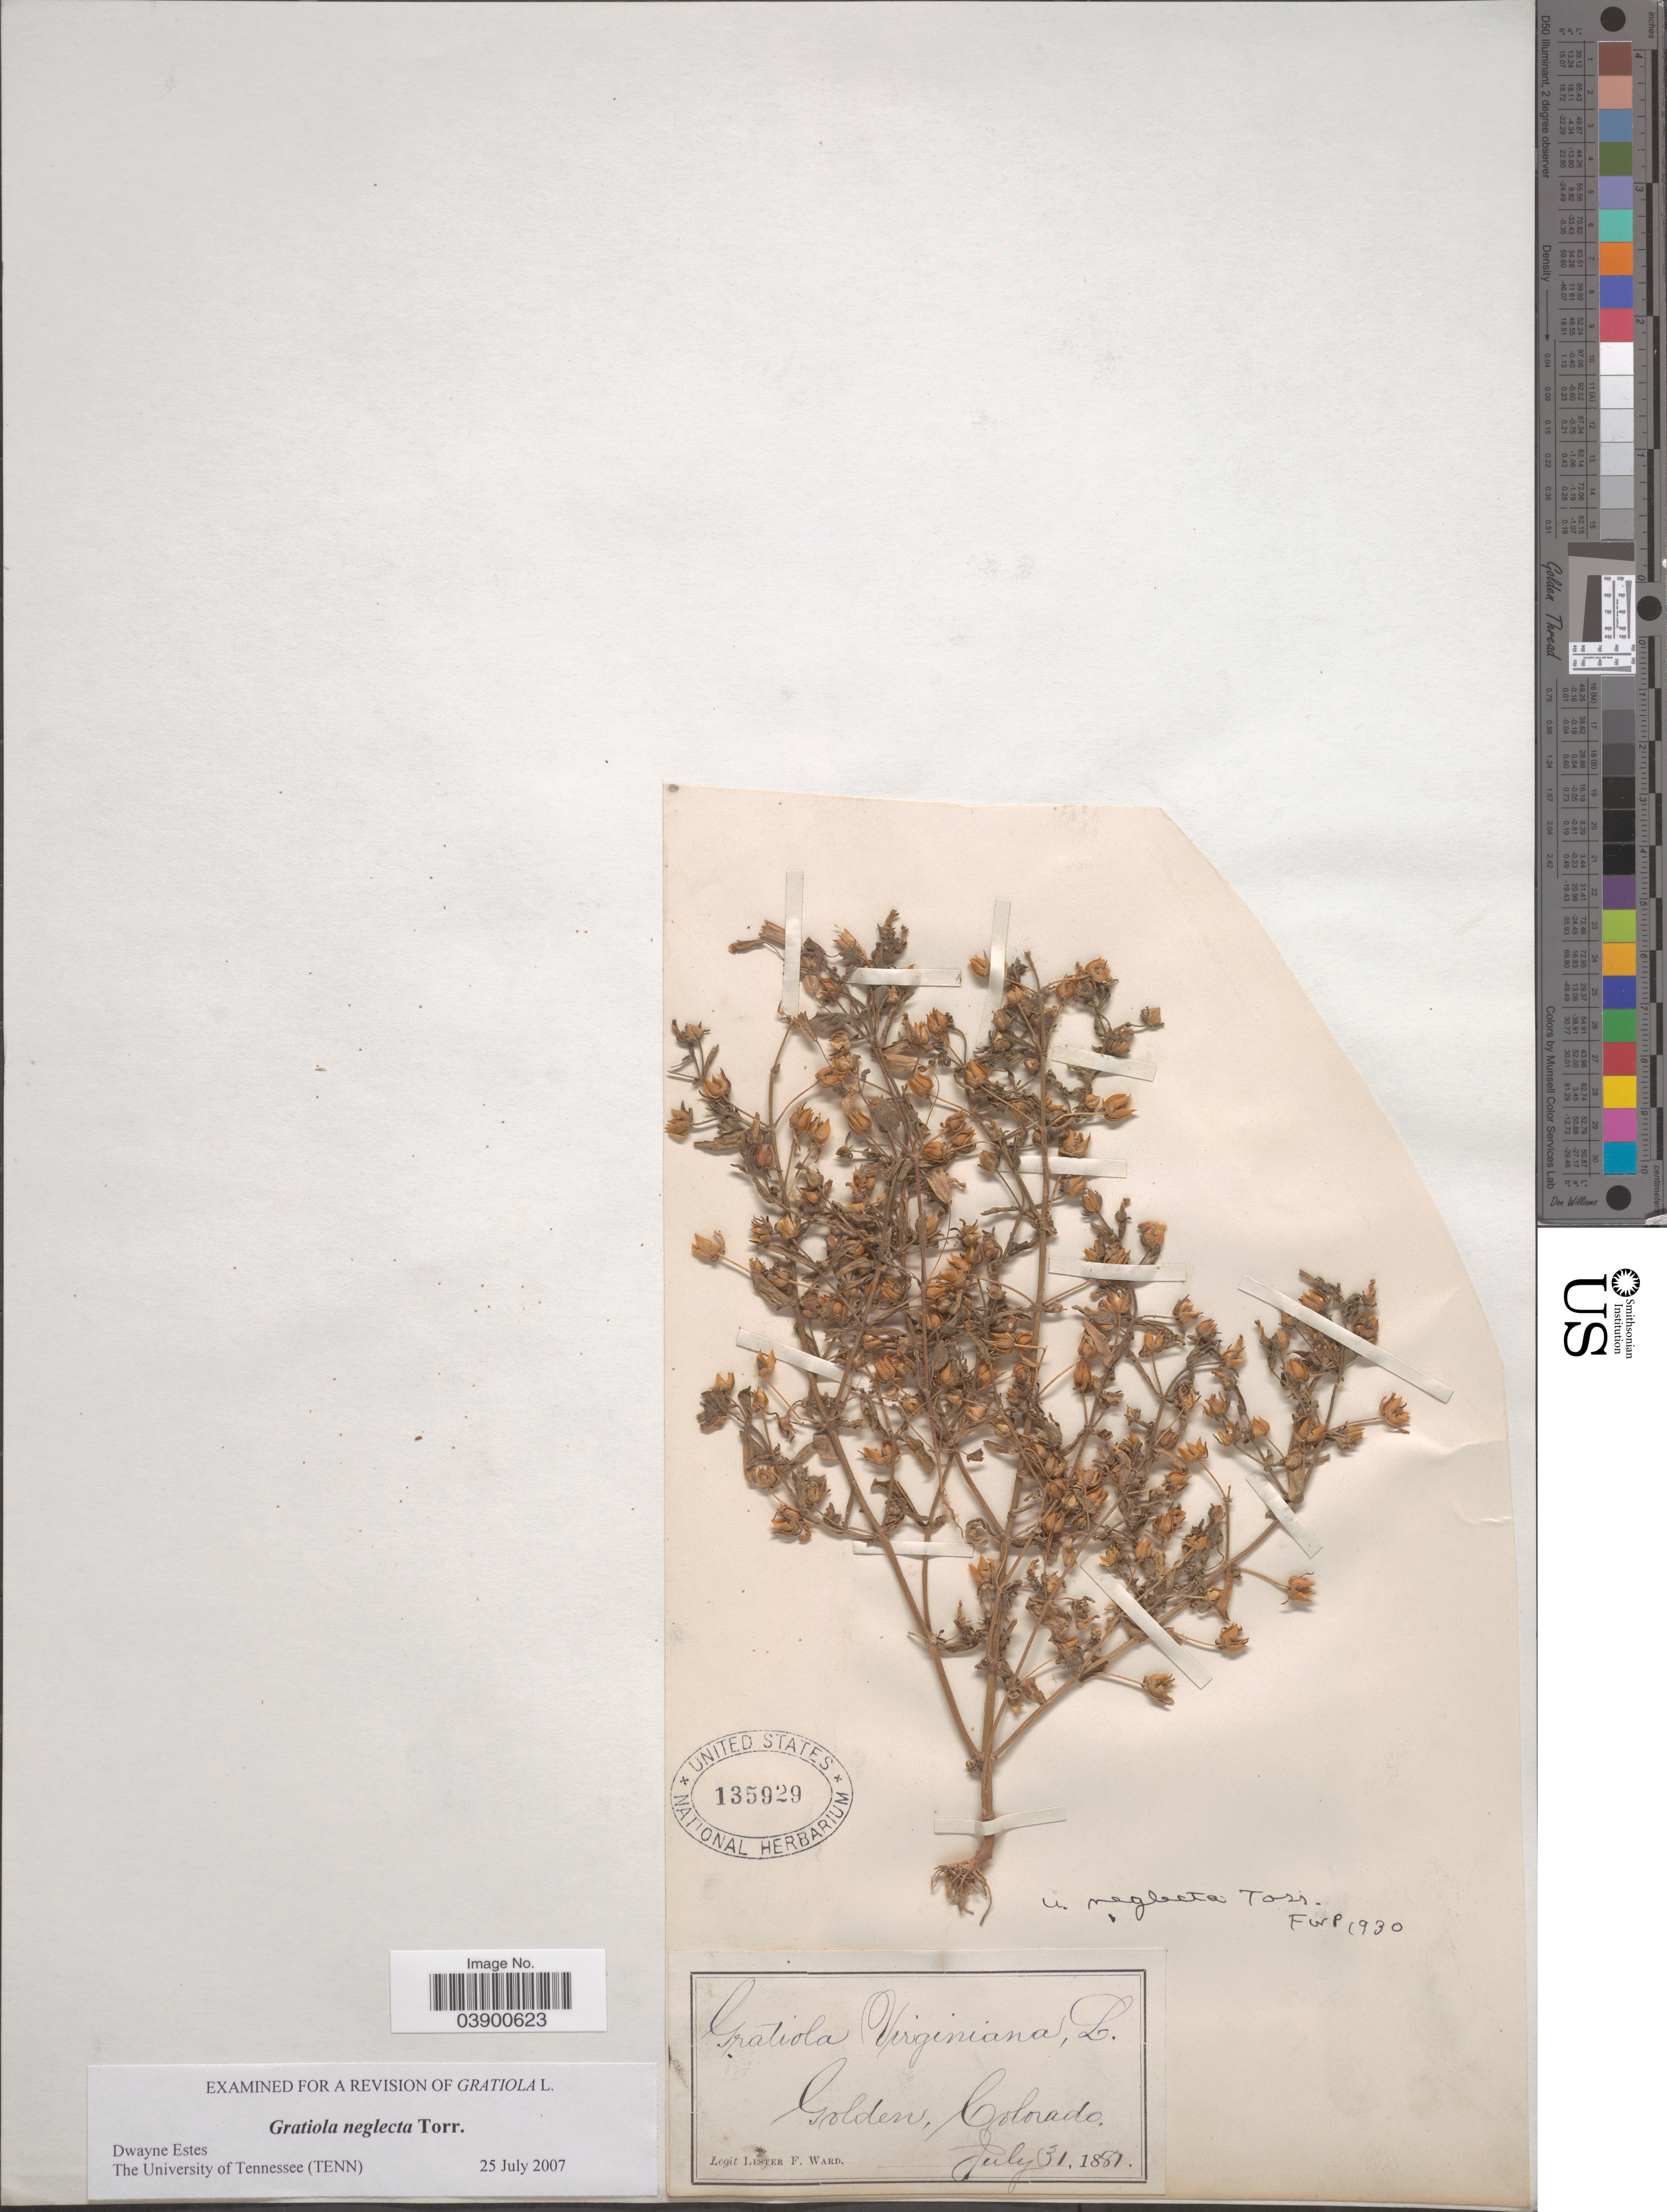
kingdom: Plantae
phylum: Tracheophyta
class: Magnoliopsida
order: Lamiales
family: Plantaginaceae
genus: Gratiola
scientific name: Gratiola neglecta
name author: Torr.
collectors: L. F. Ward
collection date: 1881-07-31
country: United States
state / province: Colorado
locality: Golden.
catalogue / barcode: US 135929